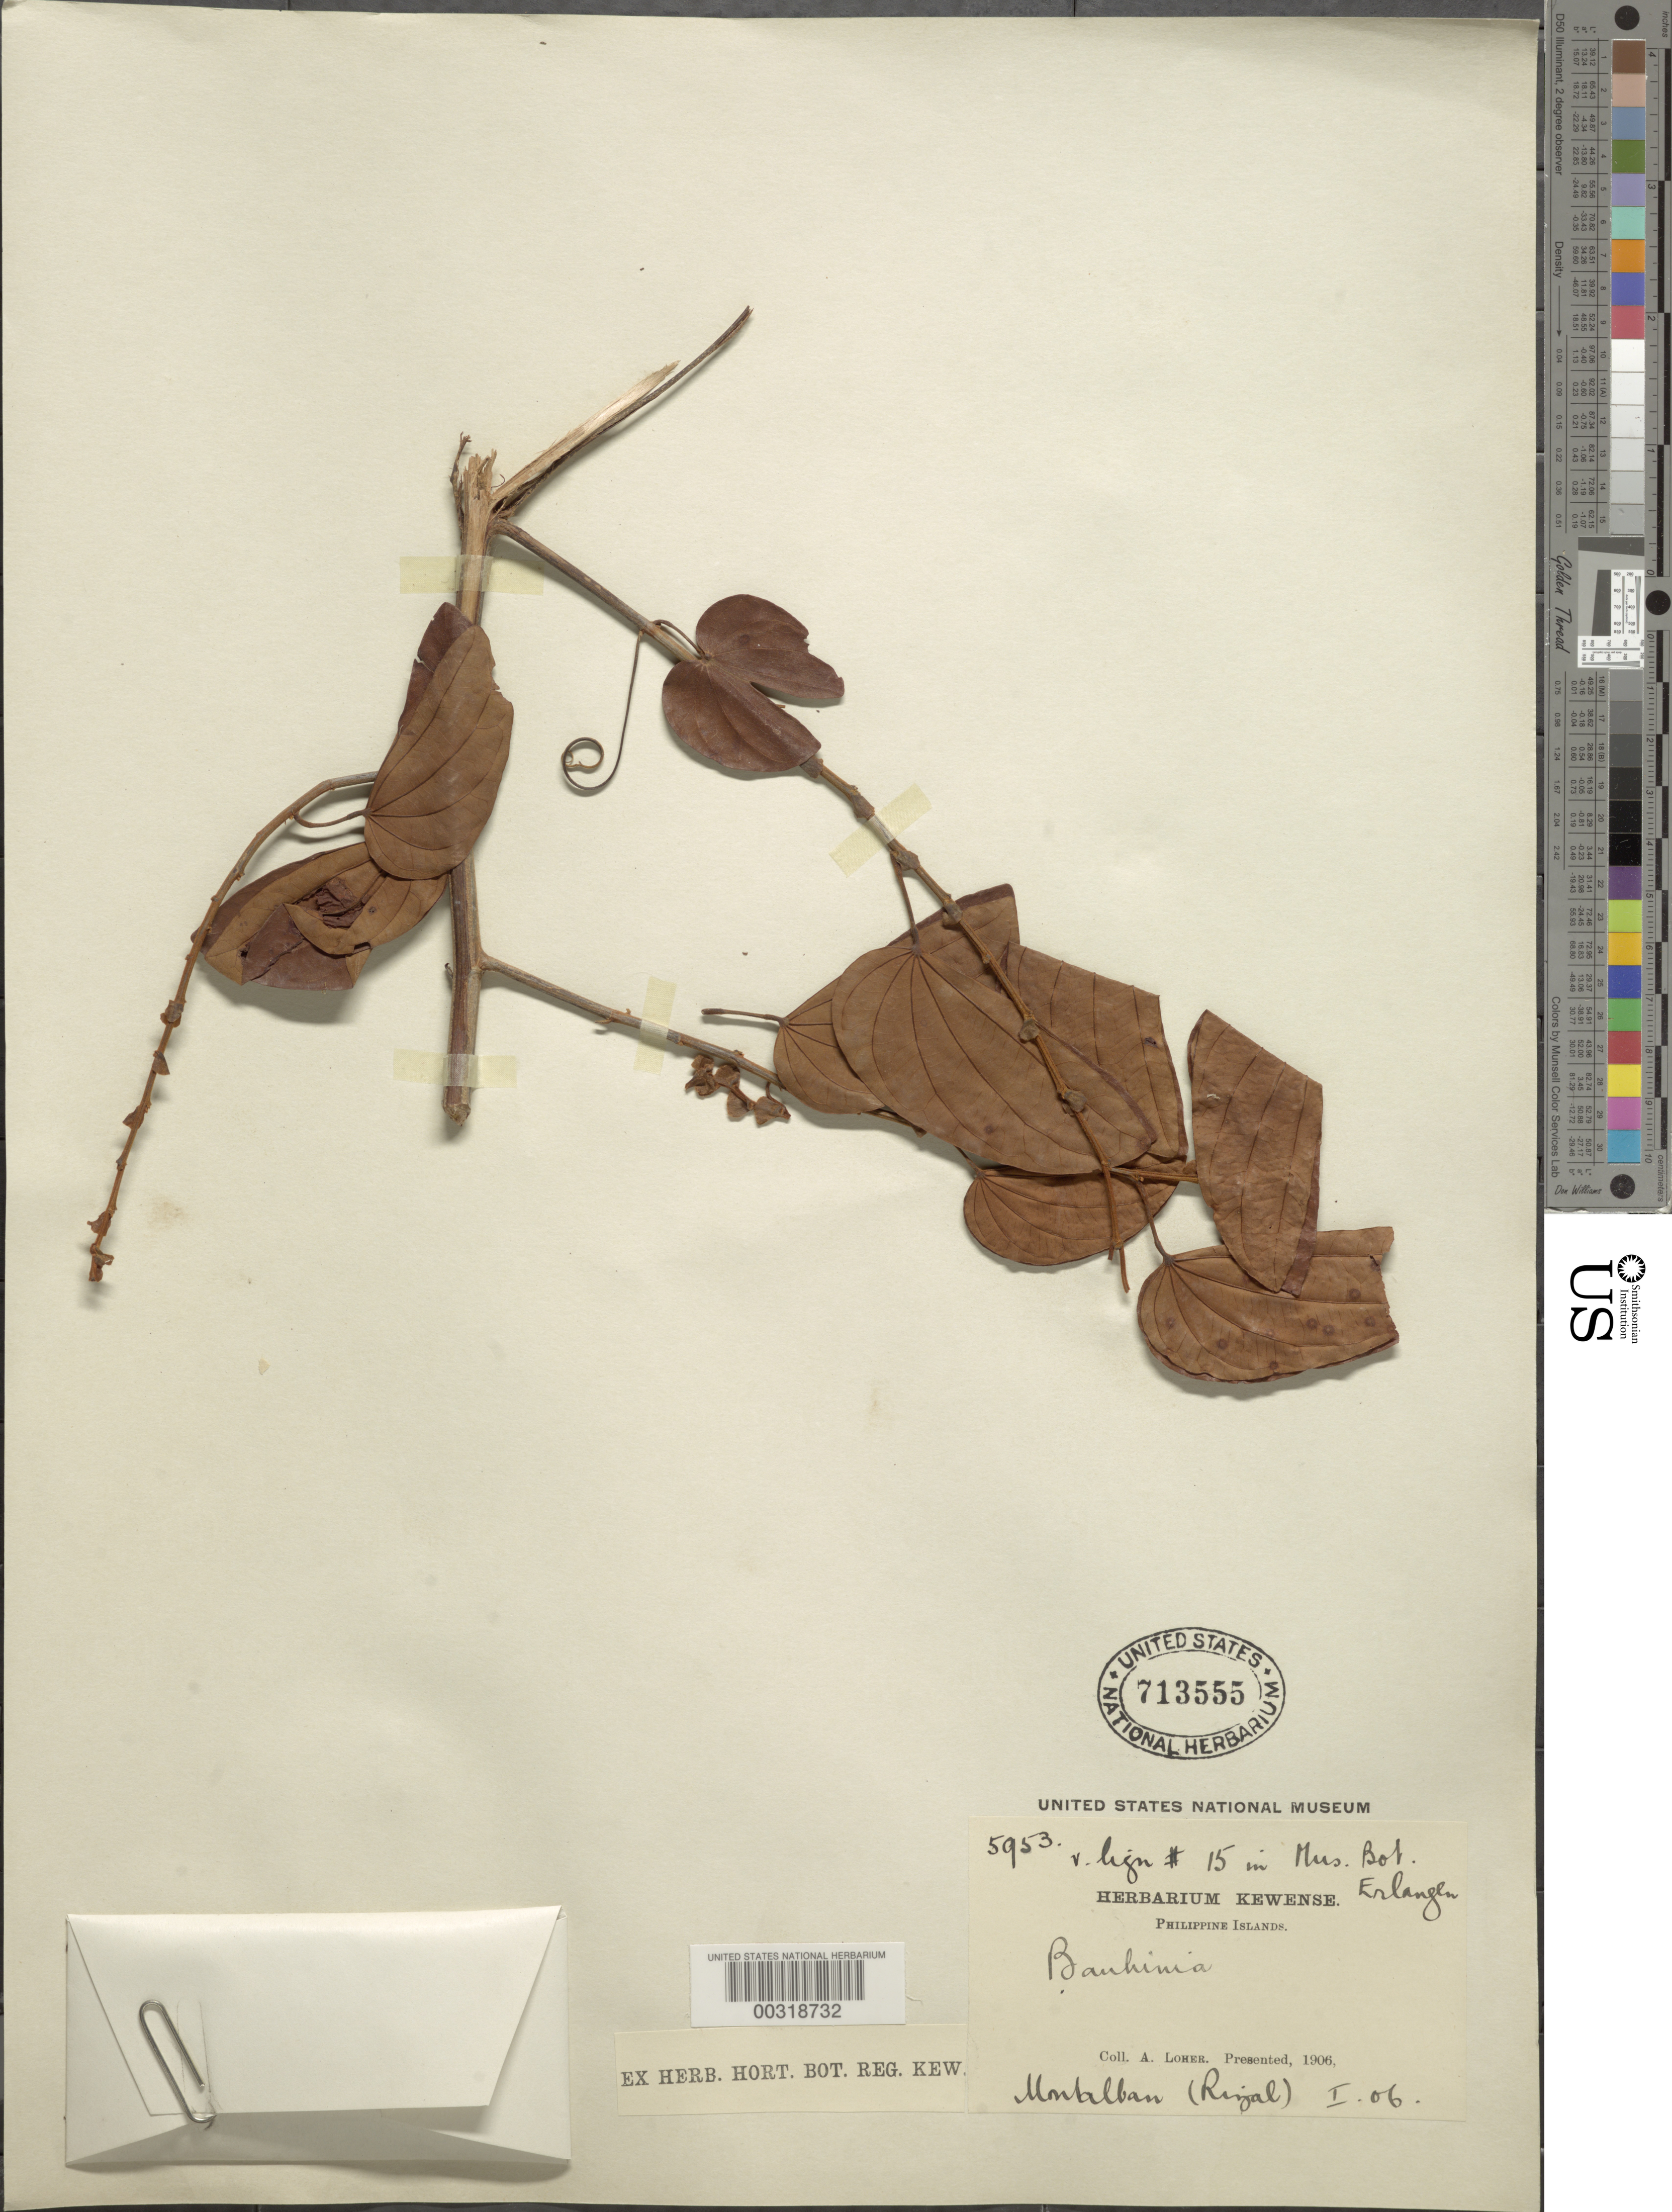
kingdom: Plantae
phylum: Tracheophyta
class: Magnoliopsida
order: Fabales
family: Fabaceae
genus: Bauhinia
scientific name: Bauhinia sp.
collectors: A. Loher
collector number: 5953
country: Philippines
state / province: Calabarzon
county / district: Rizal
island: Luzon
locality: Montalban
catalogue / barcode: US 713555